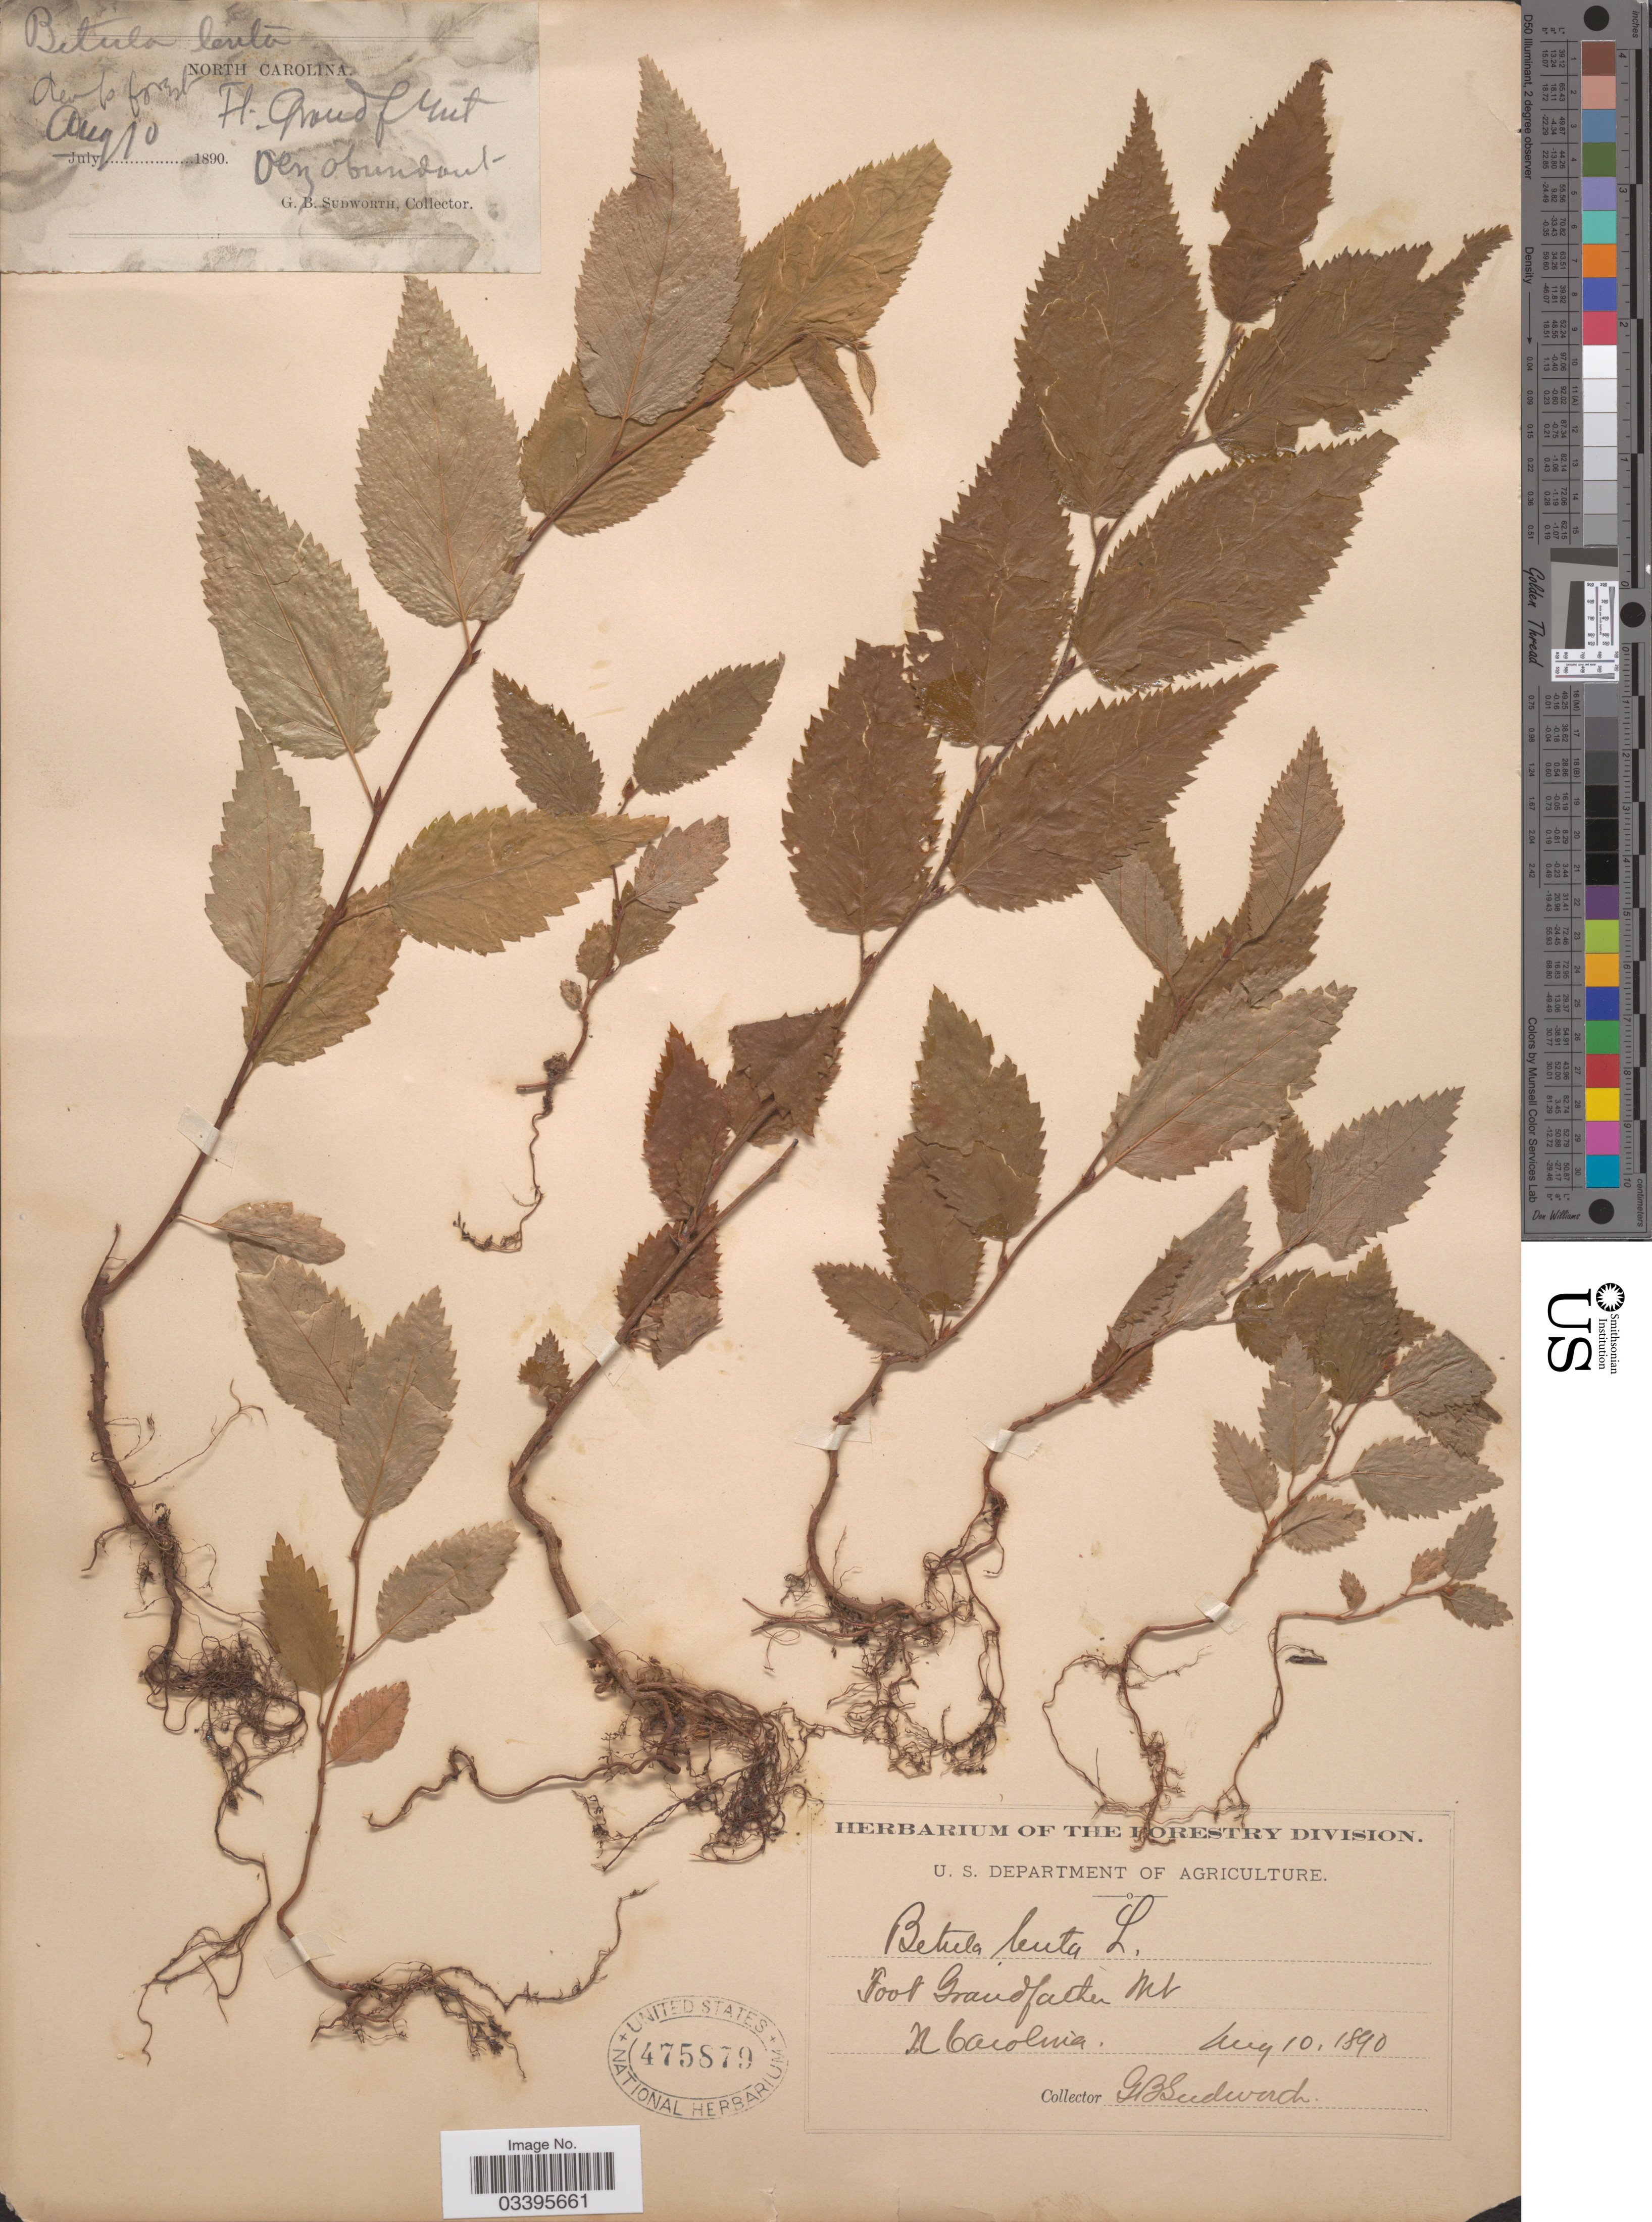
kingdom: Plantae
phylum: Tracheophyta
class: Magnoliopsida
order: Fagales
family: Betulaceae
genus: Betula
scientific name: Betula lenta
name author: L.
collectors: G. B. Sudworth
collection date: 1890-08-10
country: United States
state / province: North Carolina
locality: Foot Grandfather Mt.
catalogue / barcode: US 475879